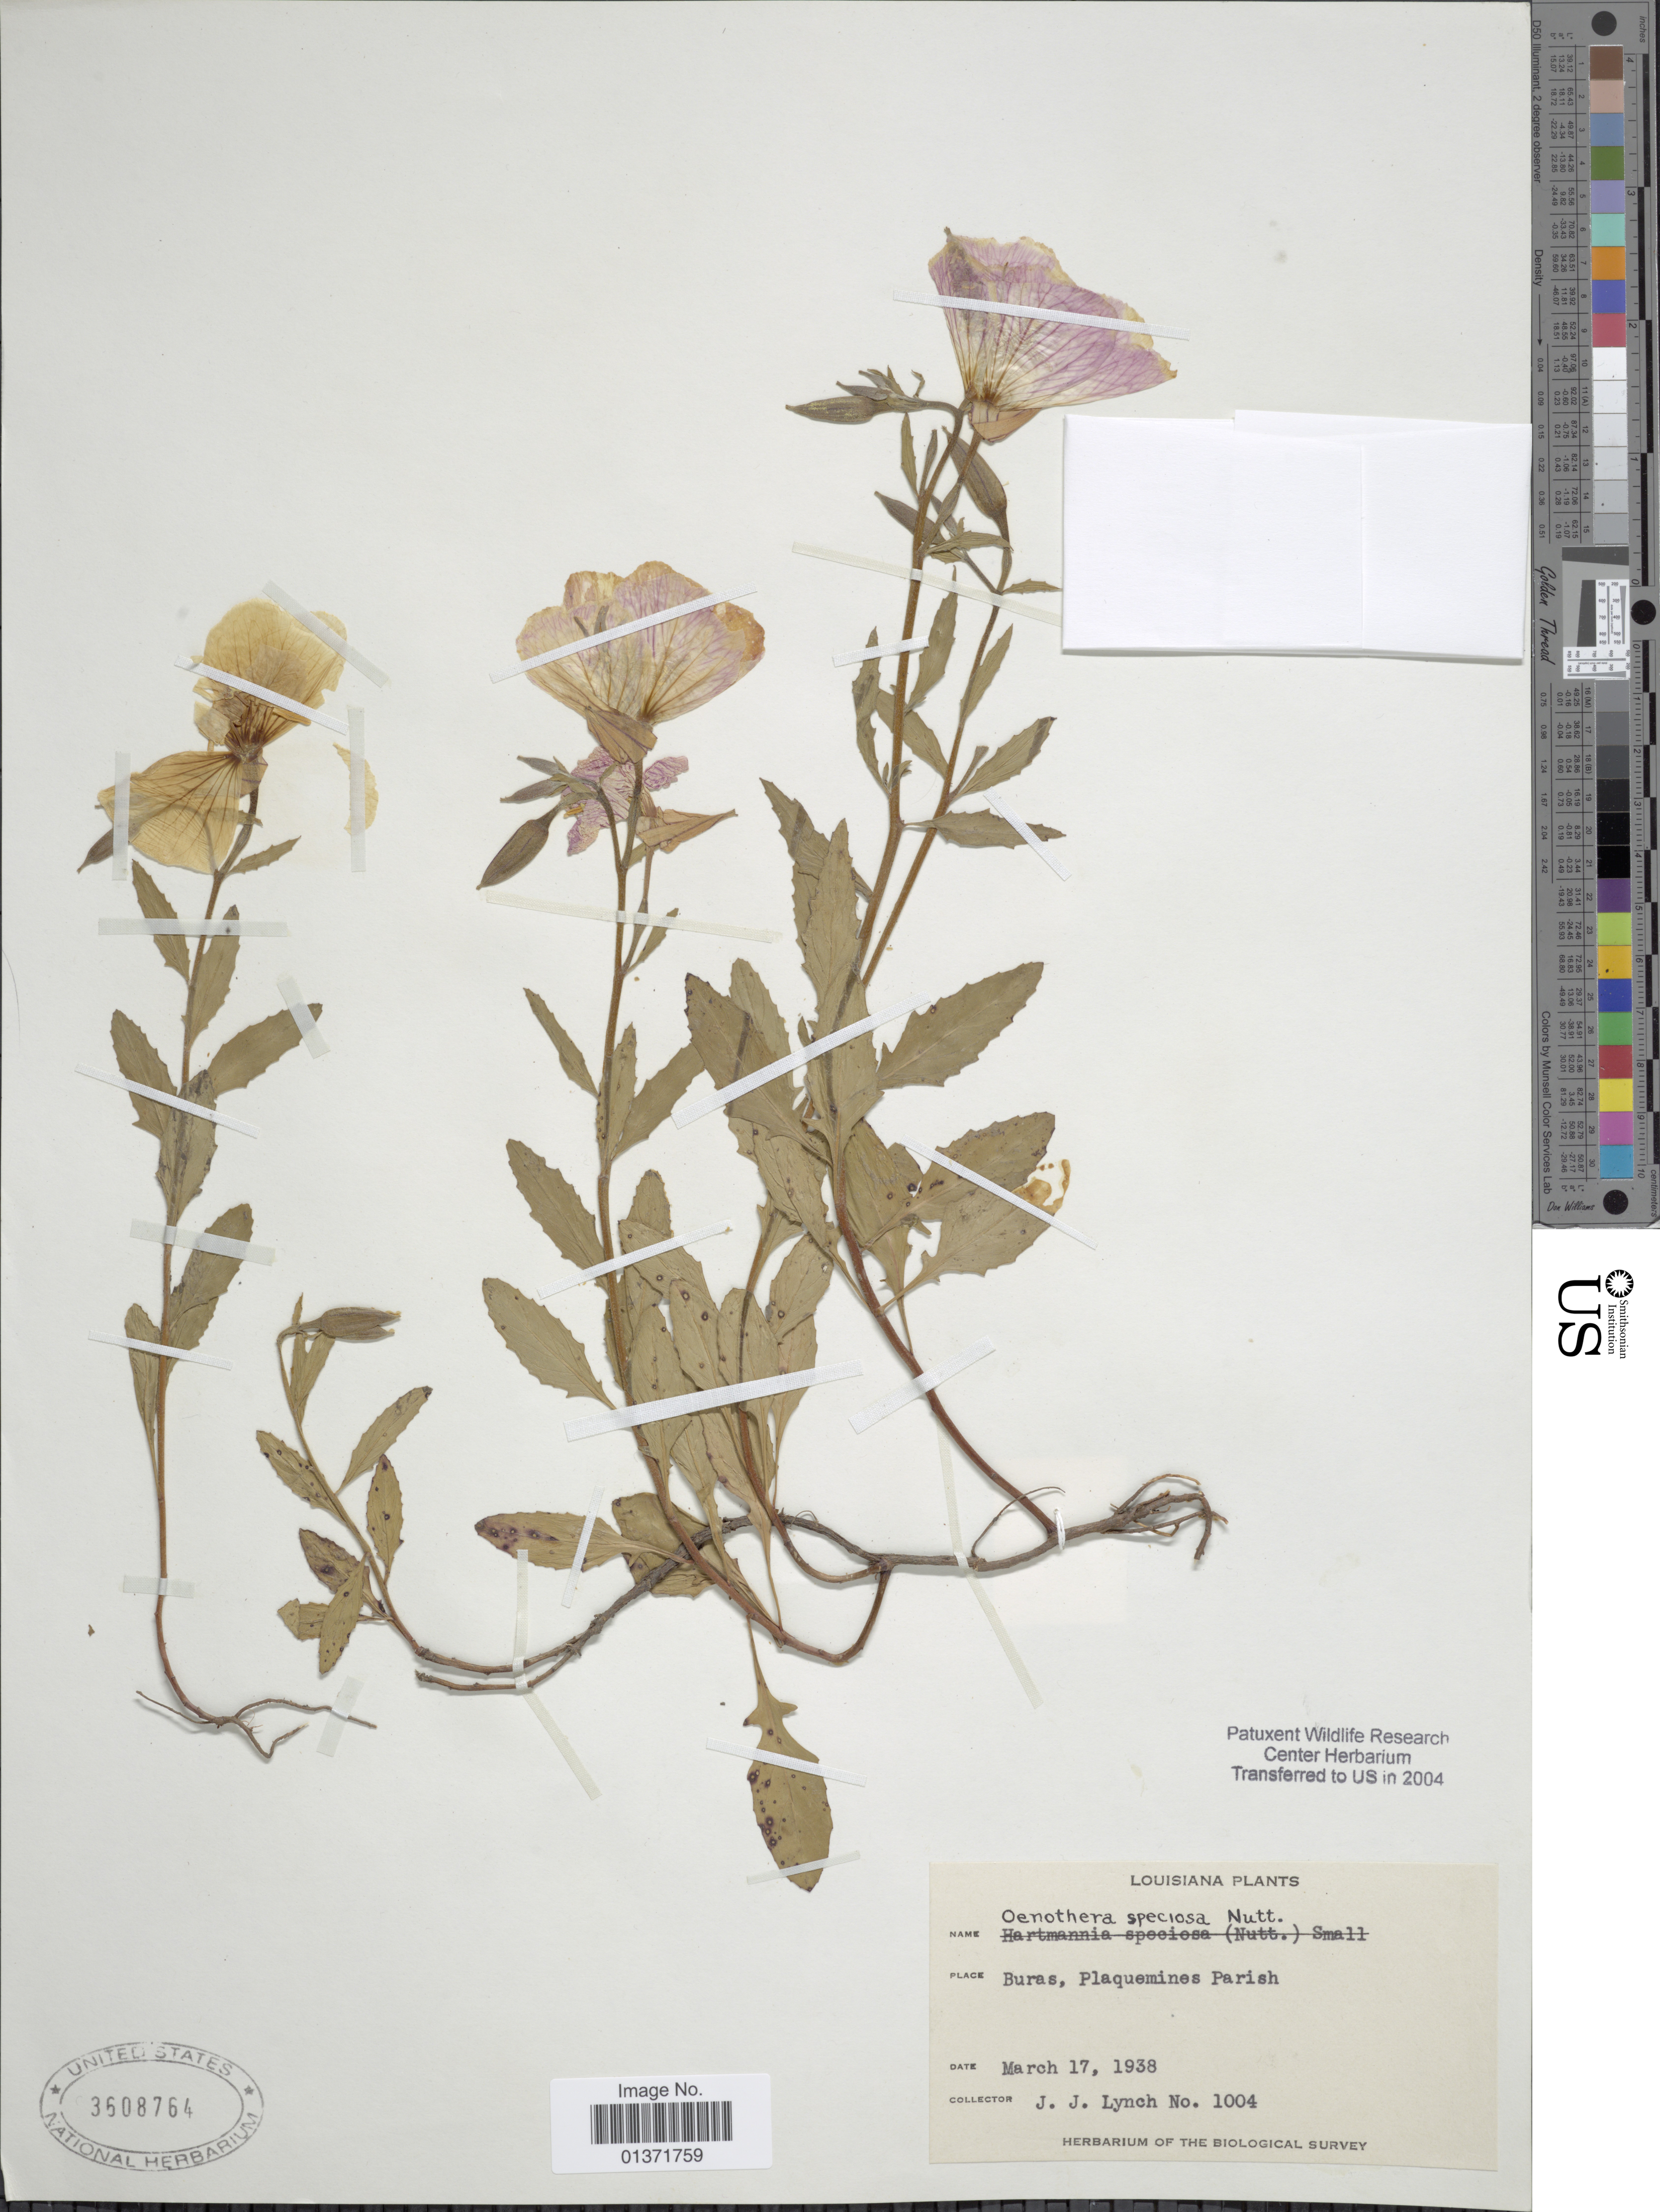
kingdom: Plantae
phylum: Tracheophyta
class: Magnoliopsida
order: Myrtales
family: Onagraceae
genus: Oenothera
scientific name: Oenothera speciosa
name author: Nutt.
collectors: J. Lynch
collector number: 1004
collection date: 1938-03-17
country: United States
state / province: Louisiana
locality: Buras, Plaquemines Parish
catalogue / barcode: US 3608764